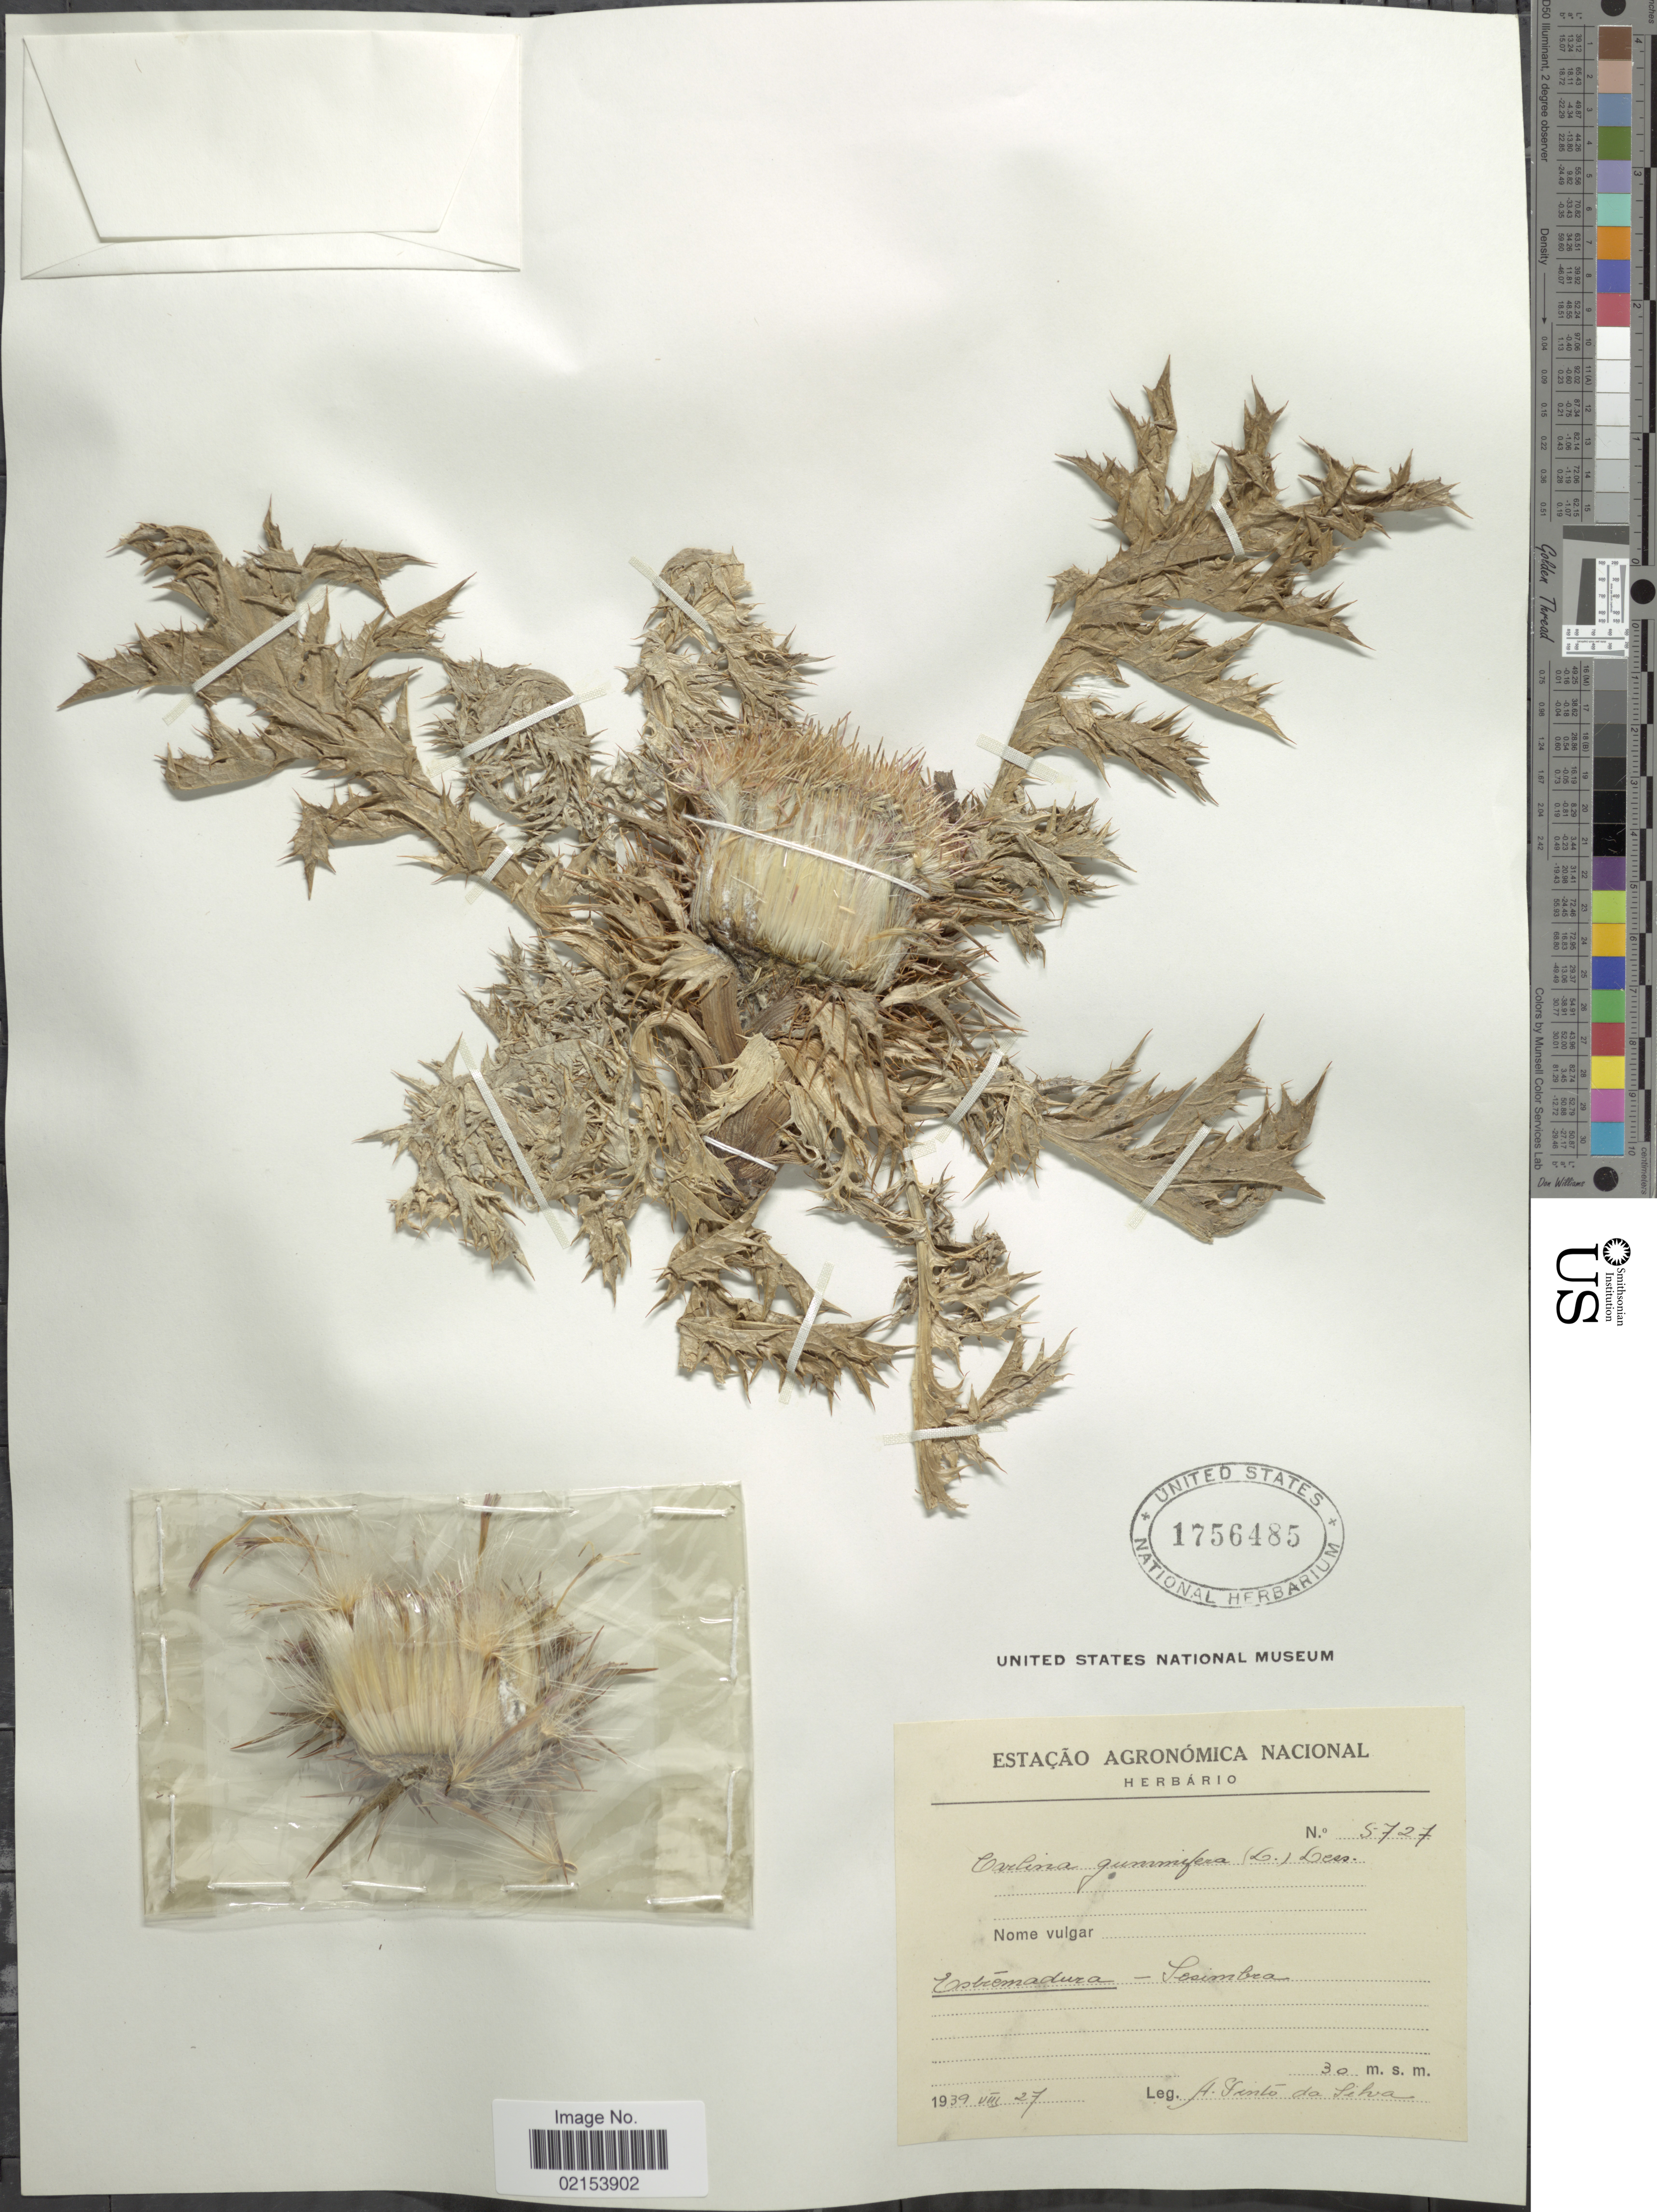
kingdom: Plantae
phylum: Tracheophyta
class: Magnoliopsida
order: Asterales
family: Asteraceae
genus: Carlina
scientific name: Carlina gummifera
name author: (L.) Less.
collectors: A. Pinto da Silva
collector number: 5727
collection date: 1939-08-27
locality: Estremadura-Sesimbra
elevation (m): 30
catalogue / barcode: US 1756485